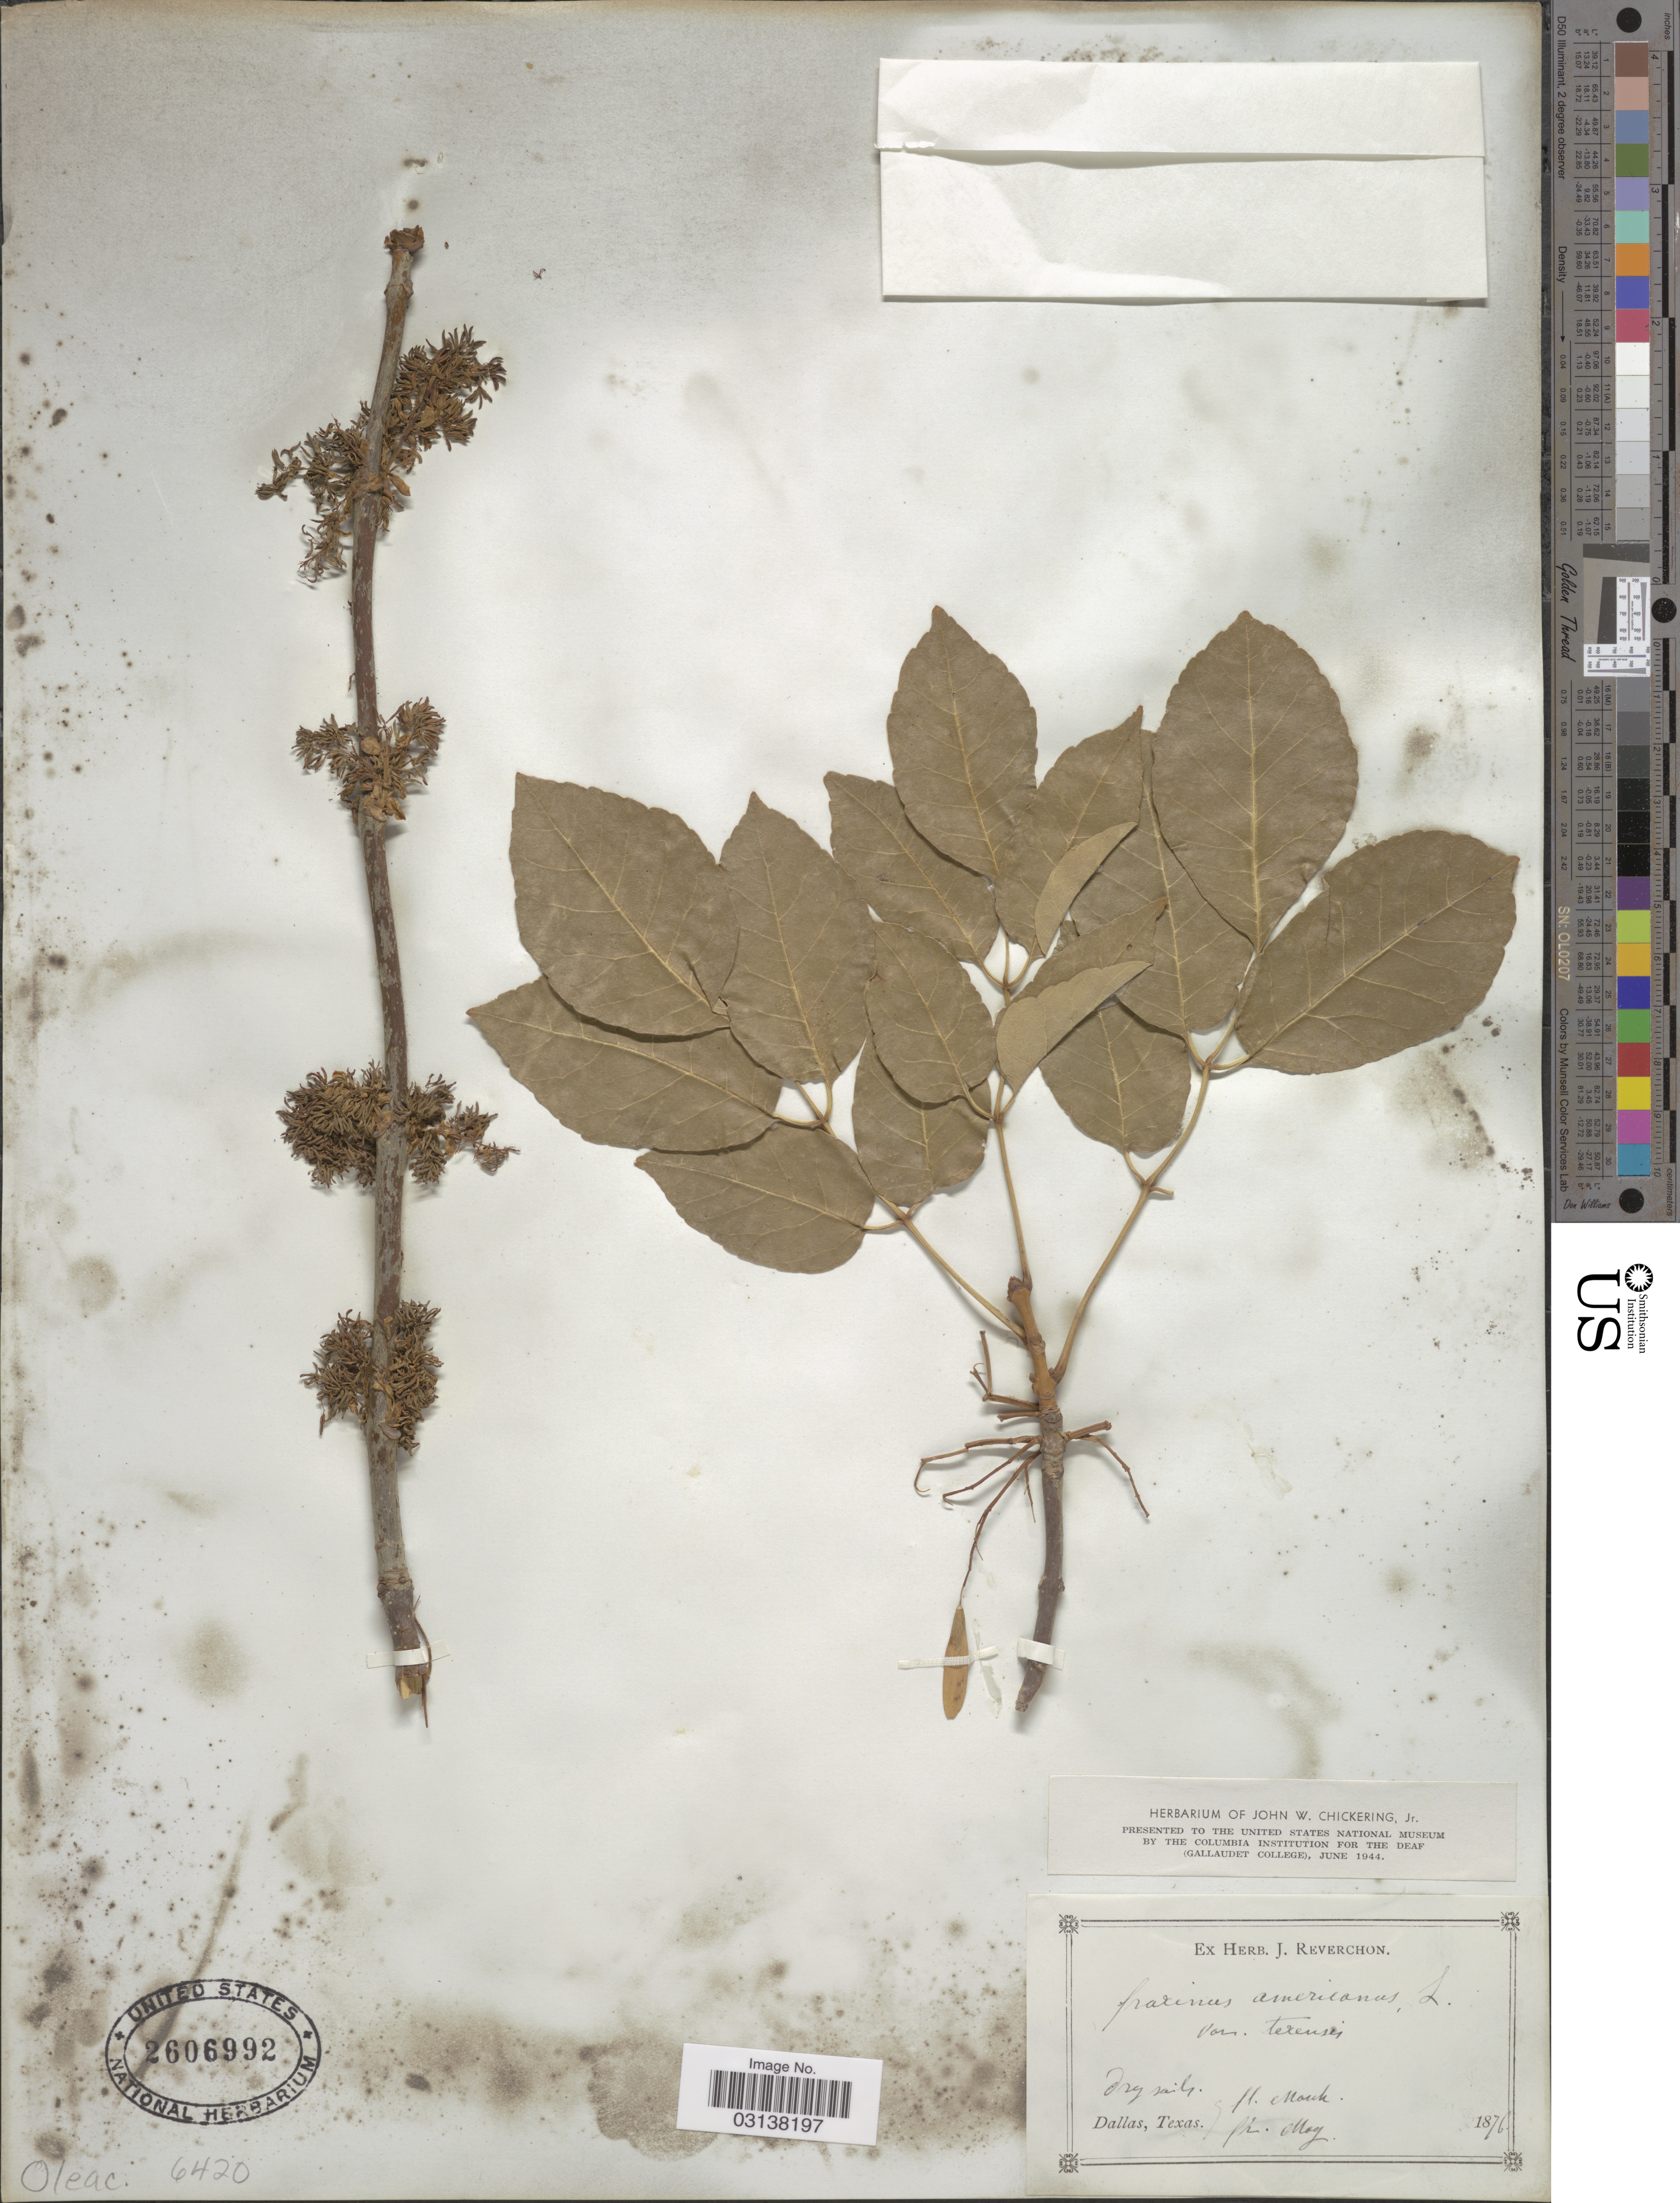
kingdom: Plantae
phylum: Tracheophyta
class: Magnoliopsida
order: Lamiales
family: Oleaceae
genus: Fraxinus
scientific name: Fraxinus albicans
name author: Buckley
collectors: ex herb. J. Reverchon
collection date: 1876-03/1876-05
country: United States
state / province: Texas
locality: Dallas.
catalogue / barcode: US 2606992